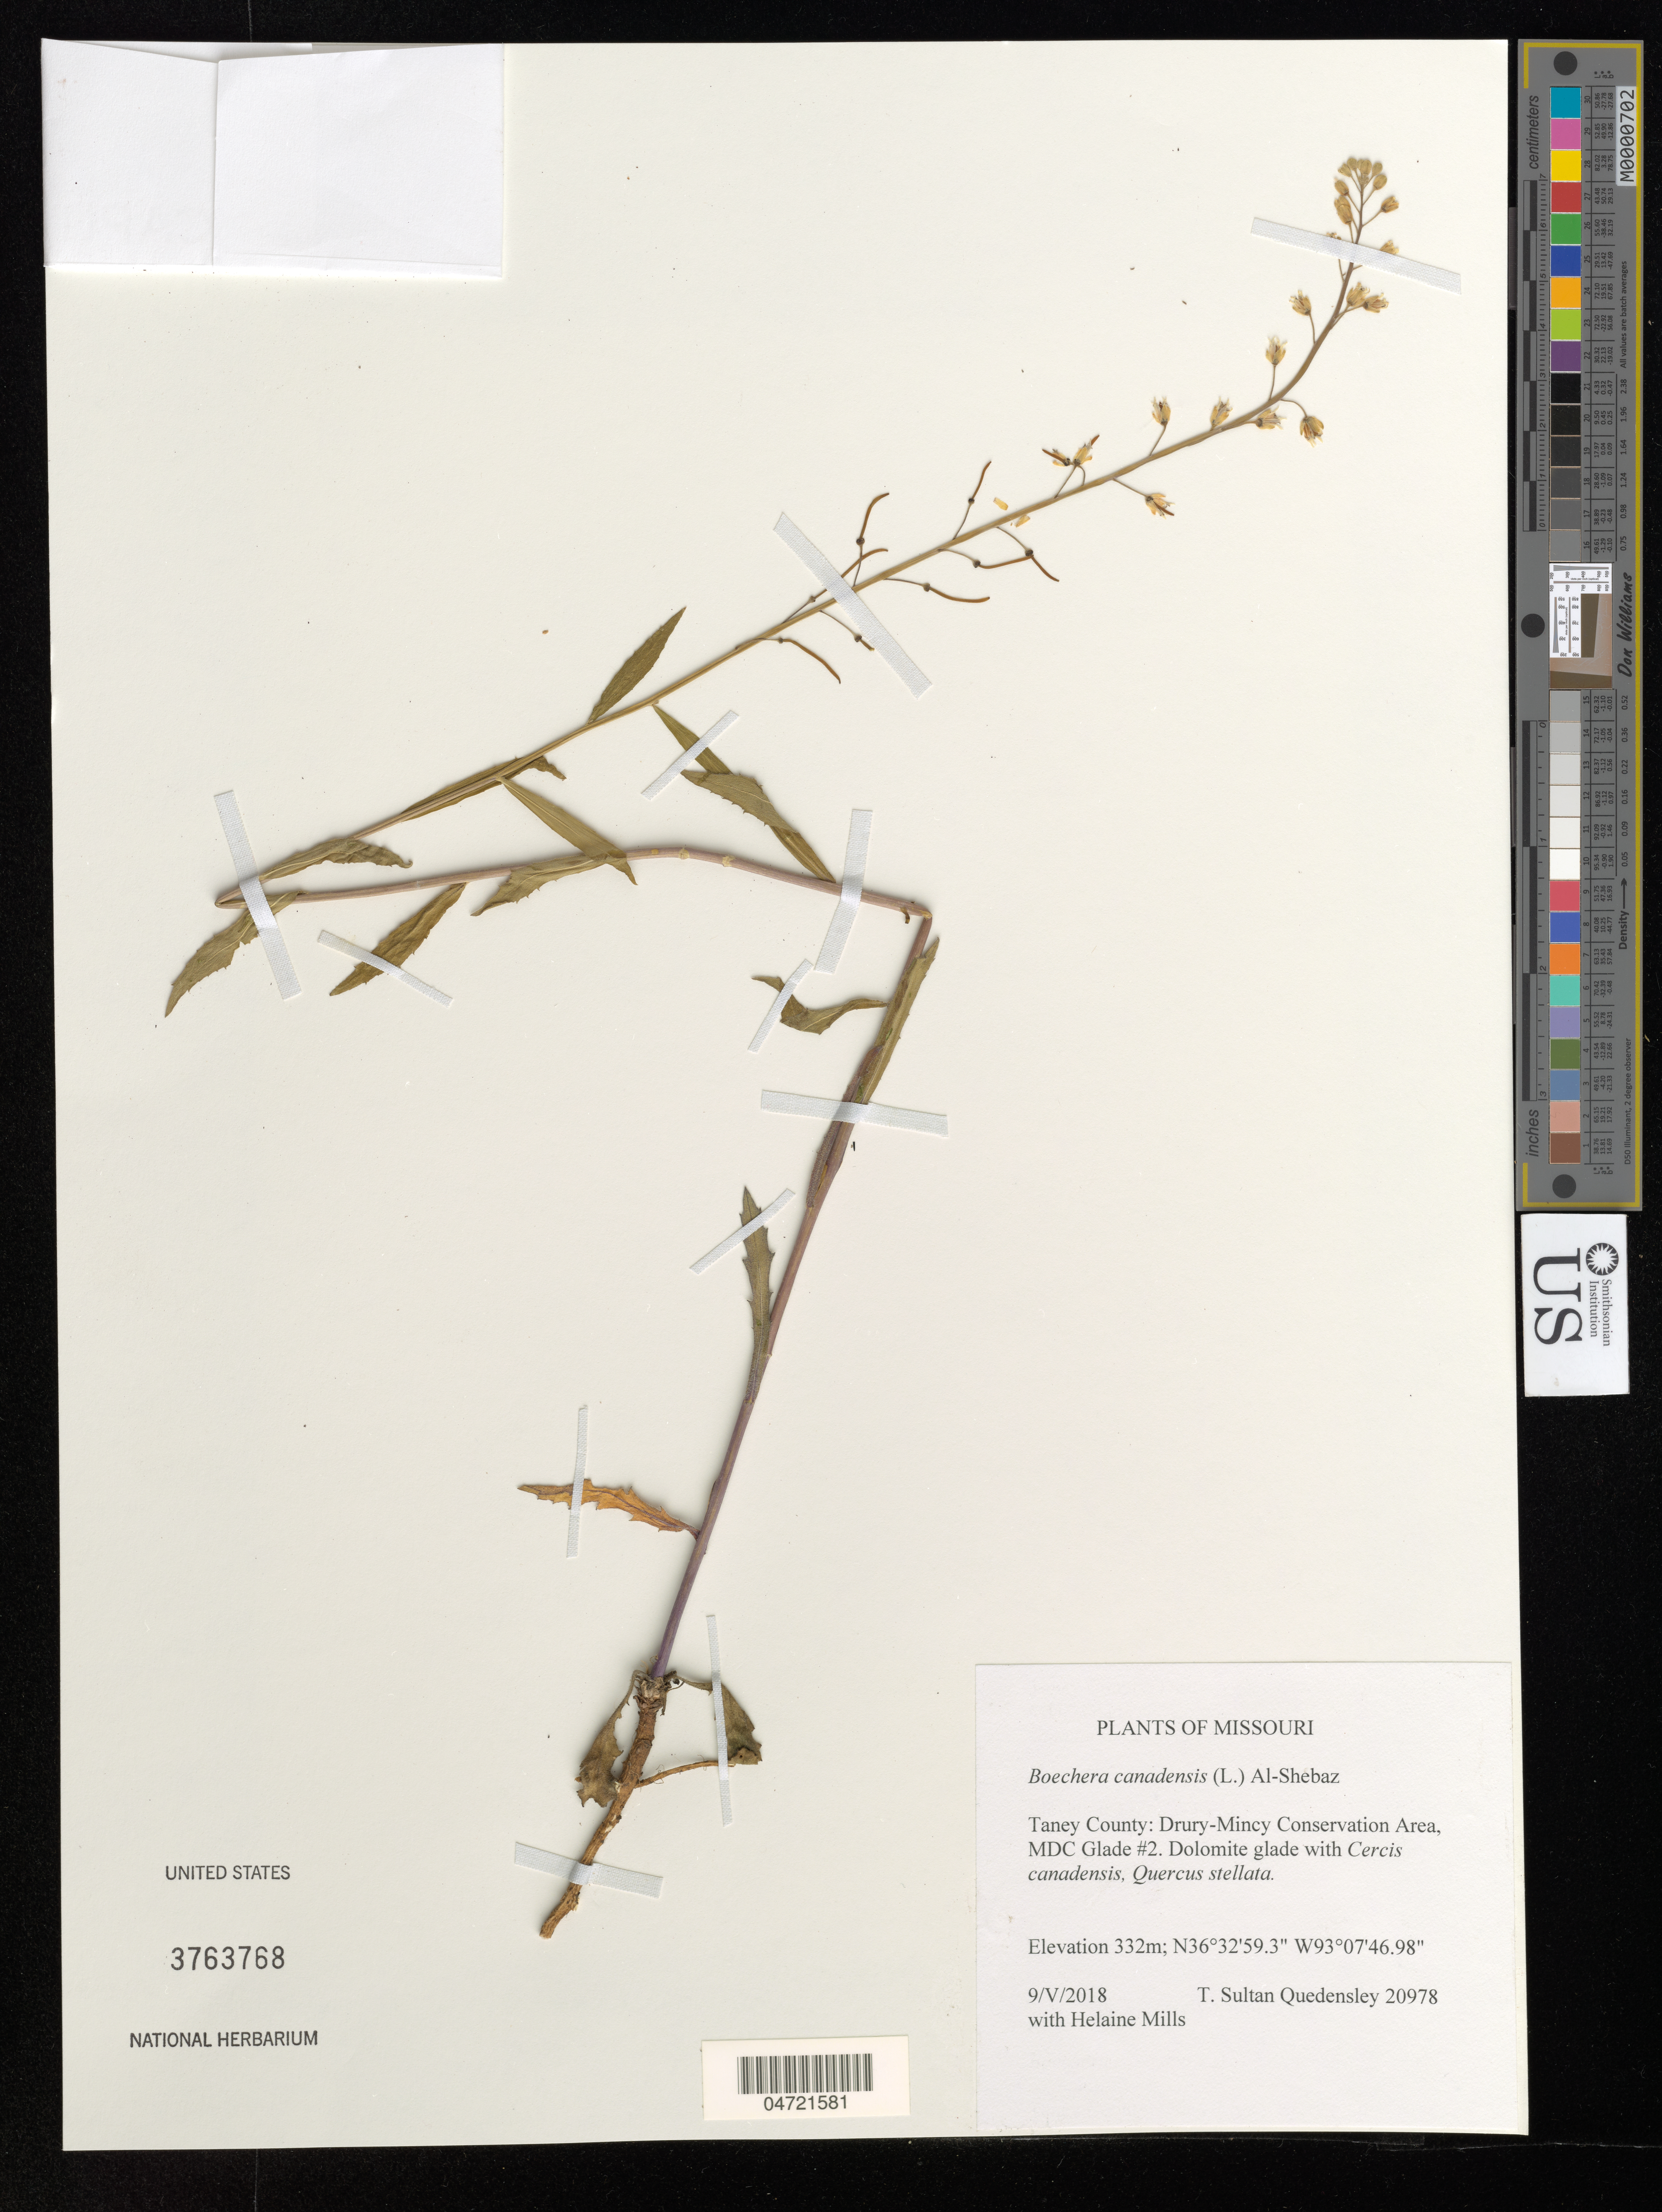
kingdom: Plantae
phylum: Tracheophyta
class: Magnoliopsida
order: Brassicales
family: Brassicaceae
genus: Boechera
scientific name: Boechera canadensis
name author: (L.) Al-Shehbaz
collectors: T. S. Quedensley & H. Mills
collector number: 20978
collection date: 2018-05-09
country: United States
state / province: Missouri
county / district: Taney County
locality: Drury-Mincy Conservation Area, MDC Glade #2.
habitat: Dolomite glade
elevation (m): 332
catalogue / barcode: US 3763768